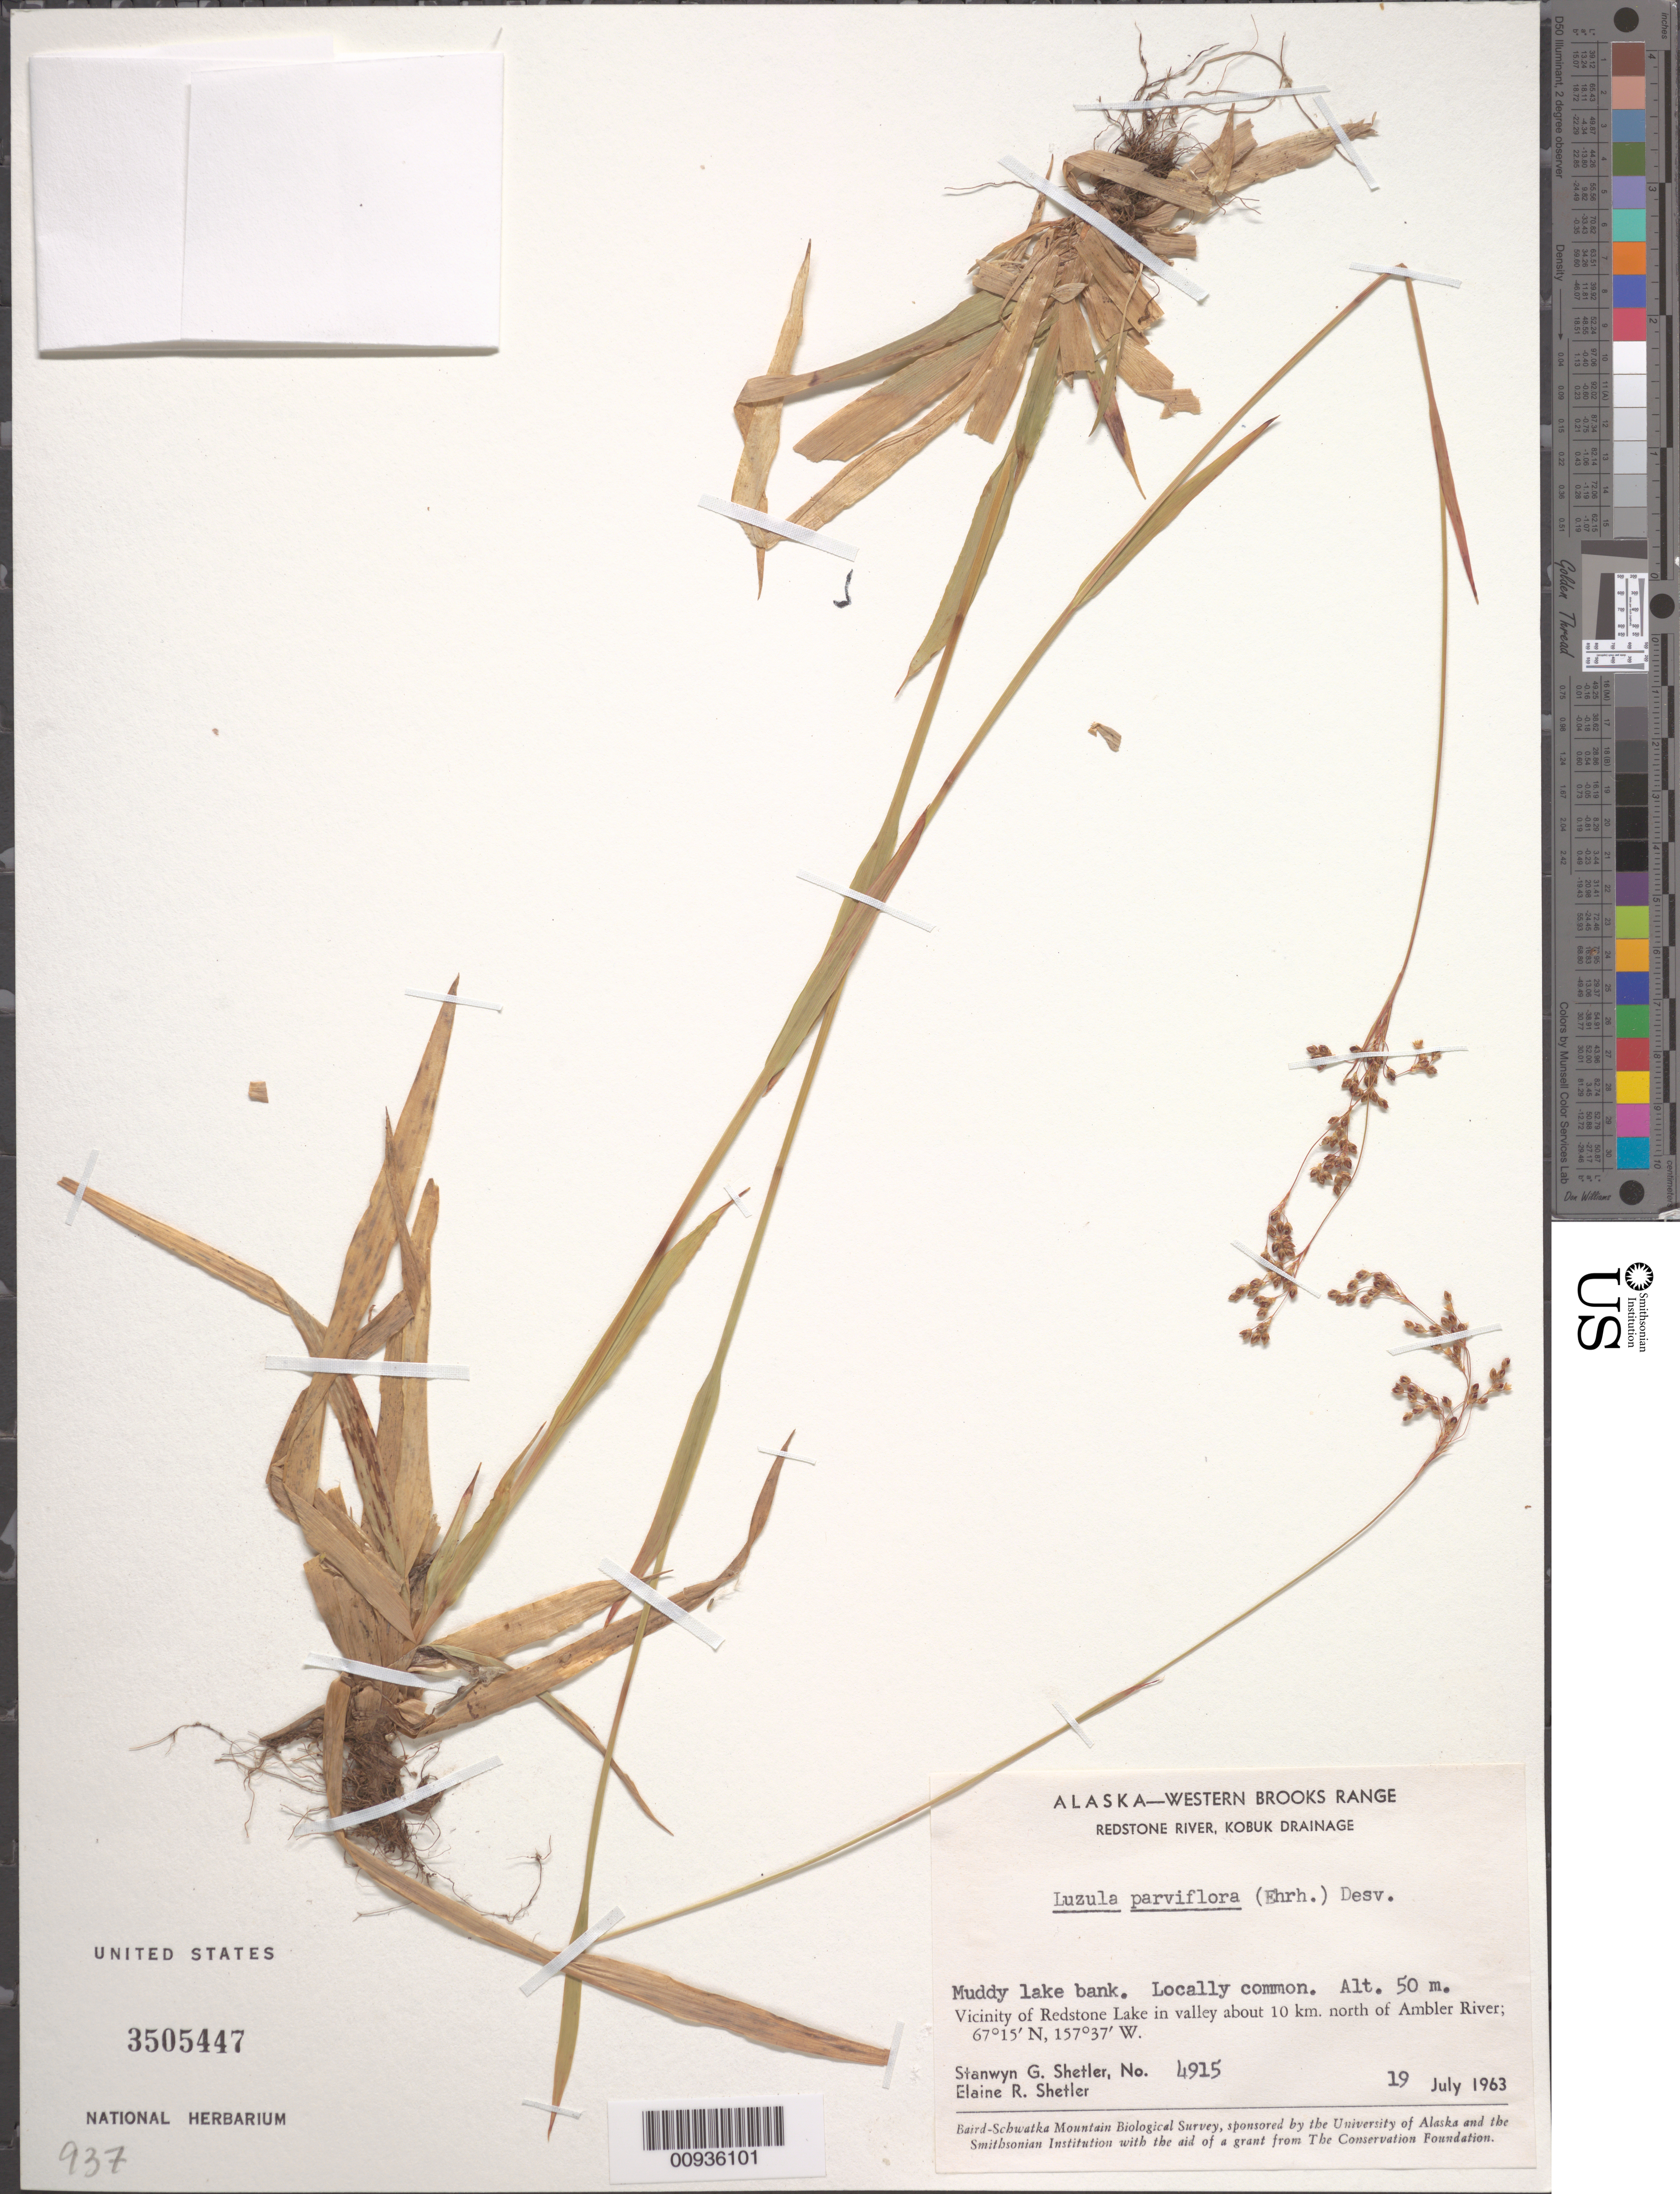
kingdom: Plantae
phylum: Tracheophyta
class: Liliopsida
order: Poales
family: Juncaceae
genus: Luzula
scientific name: Luzula parviflora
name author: (Ehrh.) Desv.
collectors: S. Shetler & E. R. Shetler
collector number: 4915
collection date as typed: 19 Jul 1963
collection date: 1963-07-19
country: United States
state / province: Alaska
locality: Vicinity of Redstone Lake in valley about 10 km. north of Ambler River. Western Brooks Range, Redstone River, Kobuk Drainage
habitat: Muddy lake bank.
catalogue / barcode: US 3505447